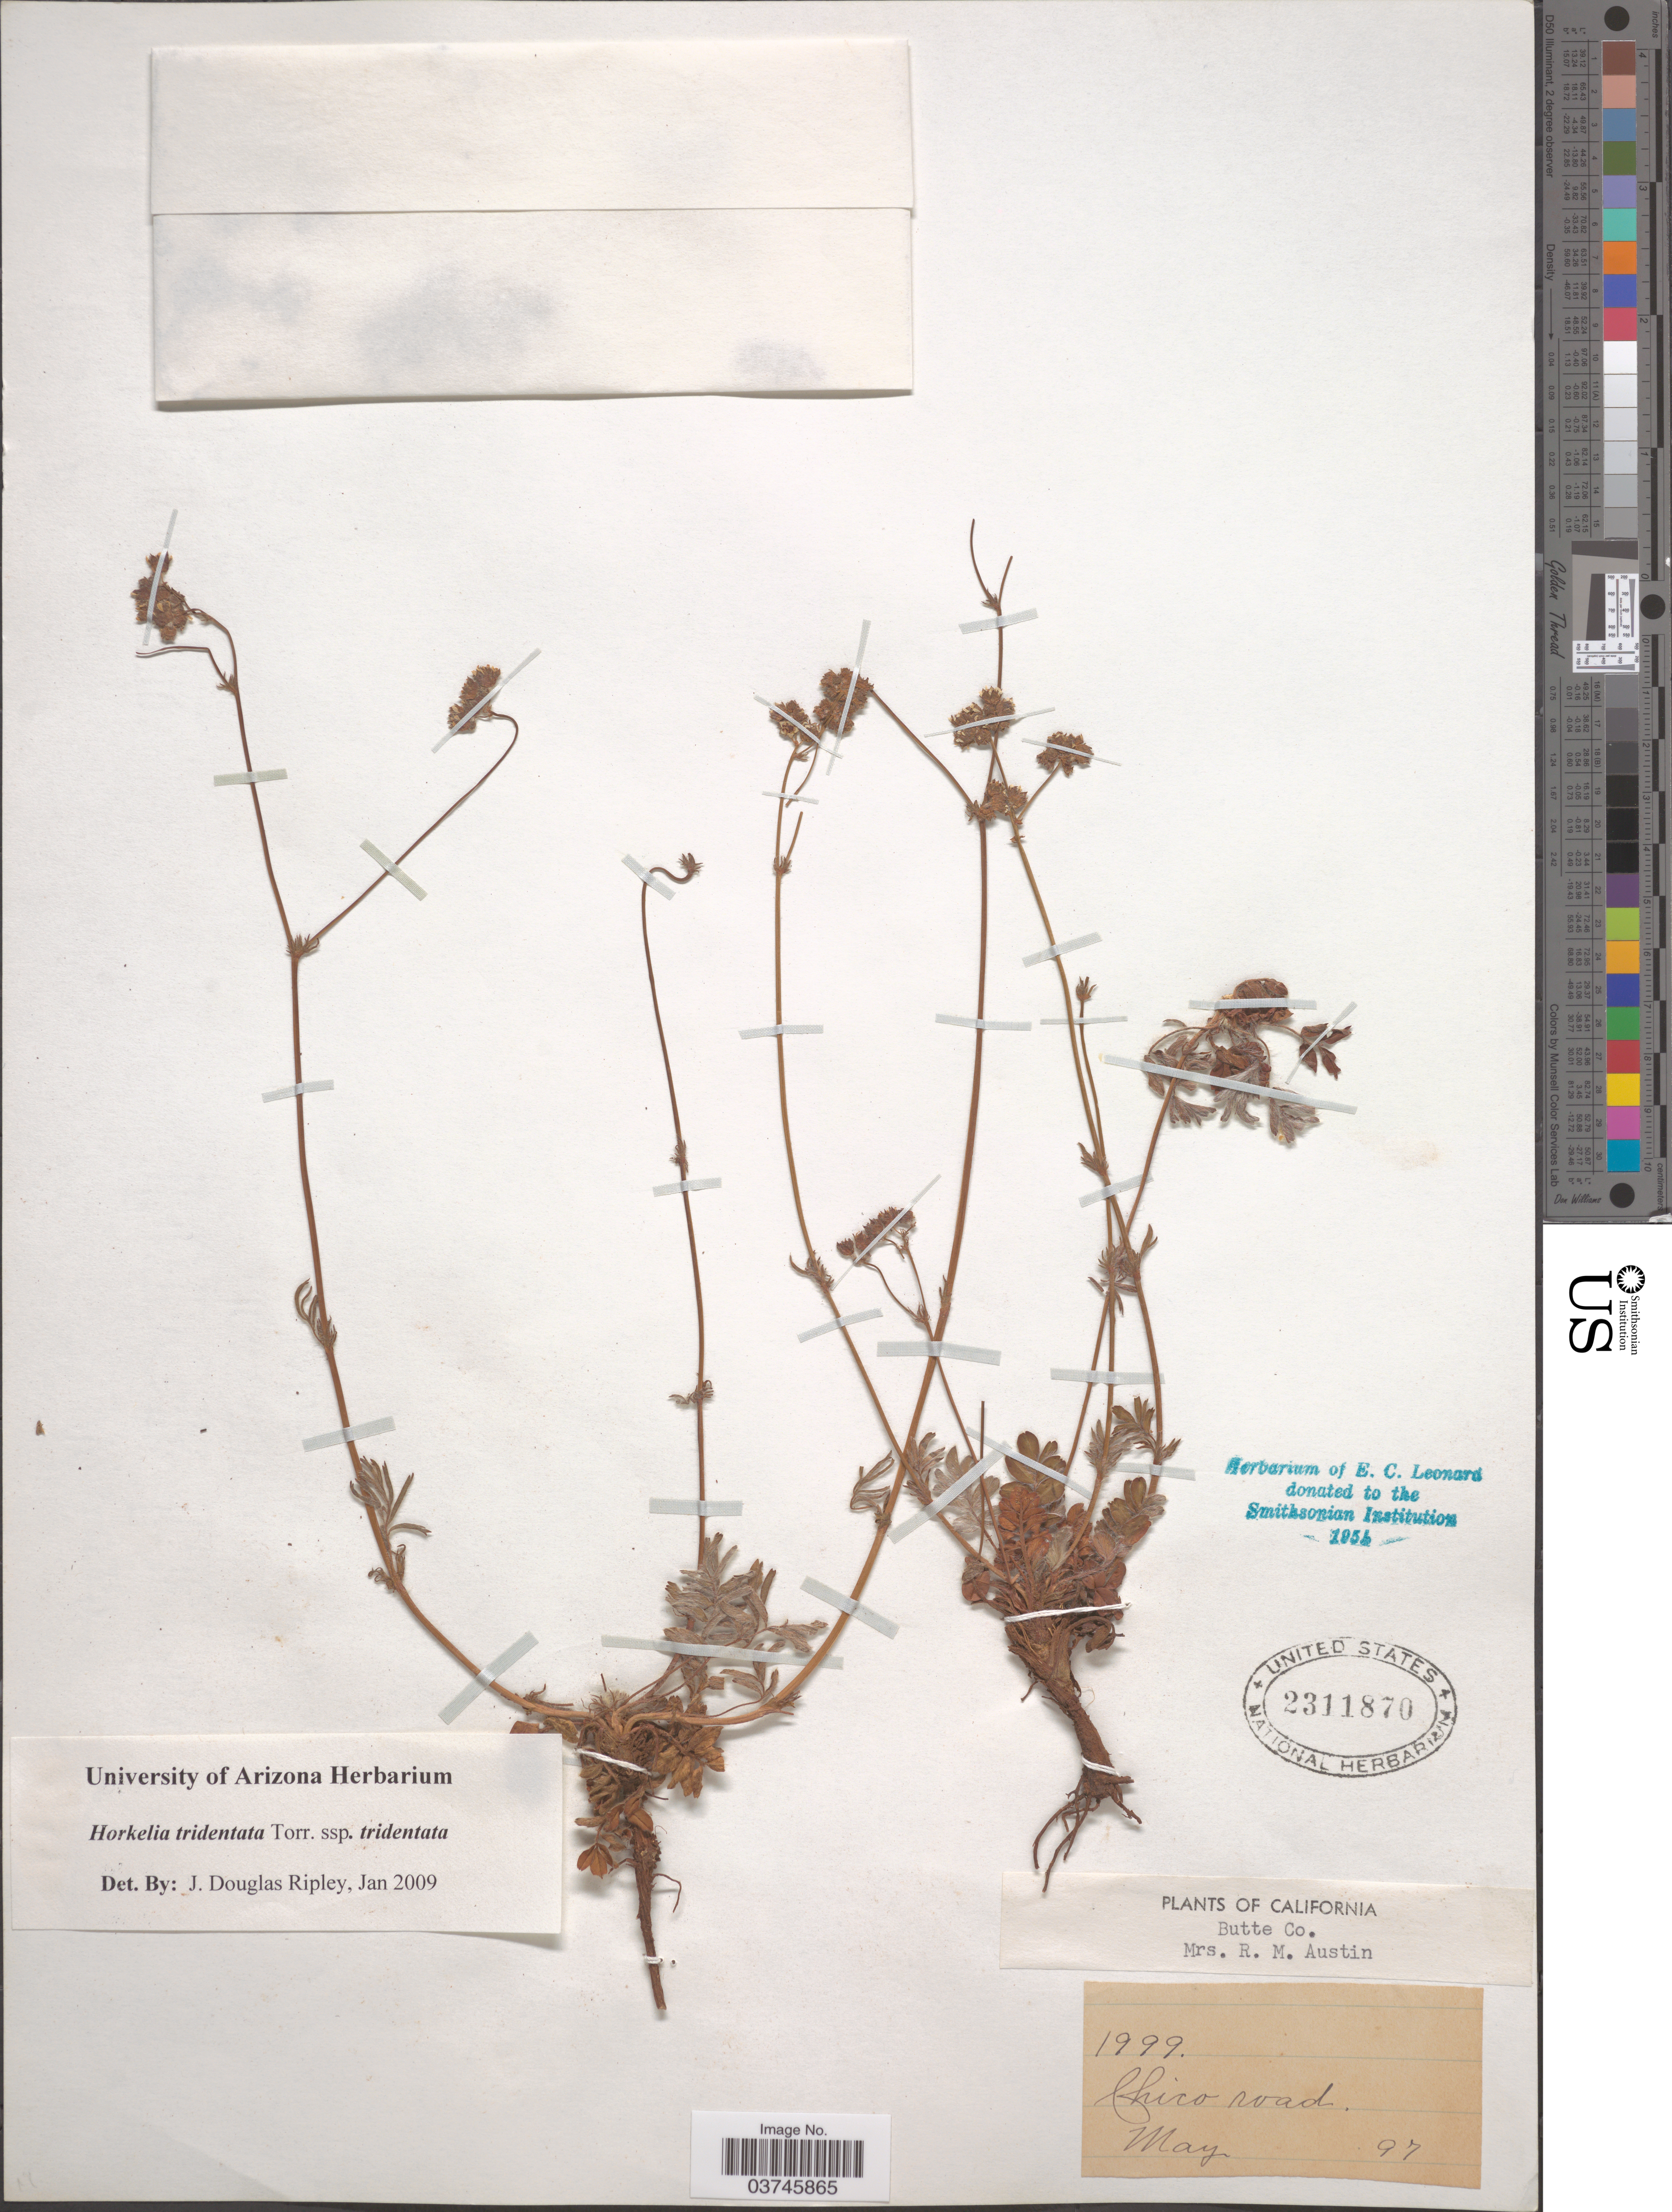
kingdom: Plantae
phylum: Tracheophyta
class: Magnoliopsida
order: Rosales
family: Rosaceae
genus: Potentilla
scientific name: Potentilla tilingii var. tilingii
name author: (Regel) Greene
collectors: R. Austin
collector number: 1999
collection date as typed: Transcribed d/m/y: /5/97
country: United States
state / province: California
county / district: Butte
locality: Butte Co. Chico road.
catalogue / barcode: US 2311870